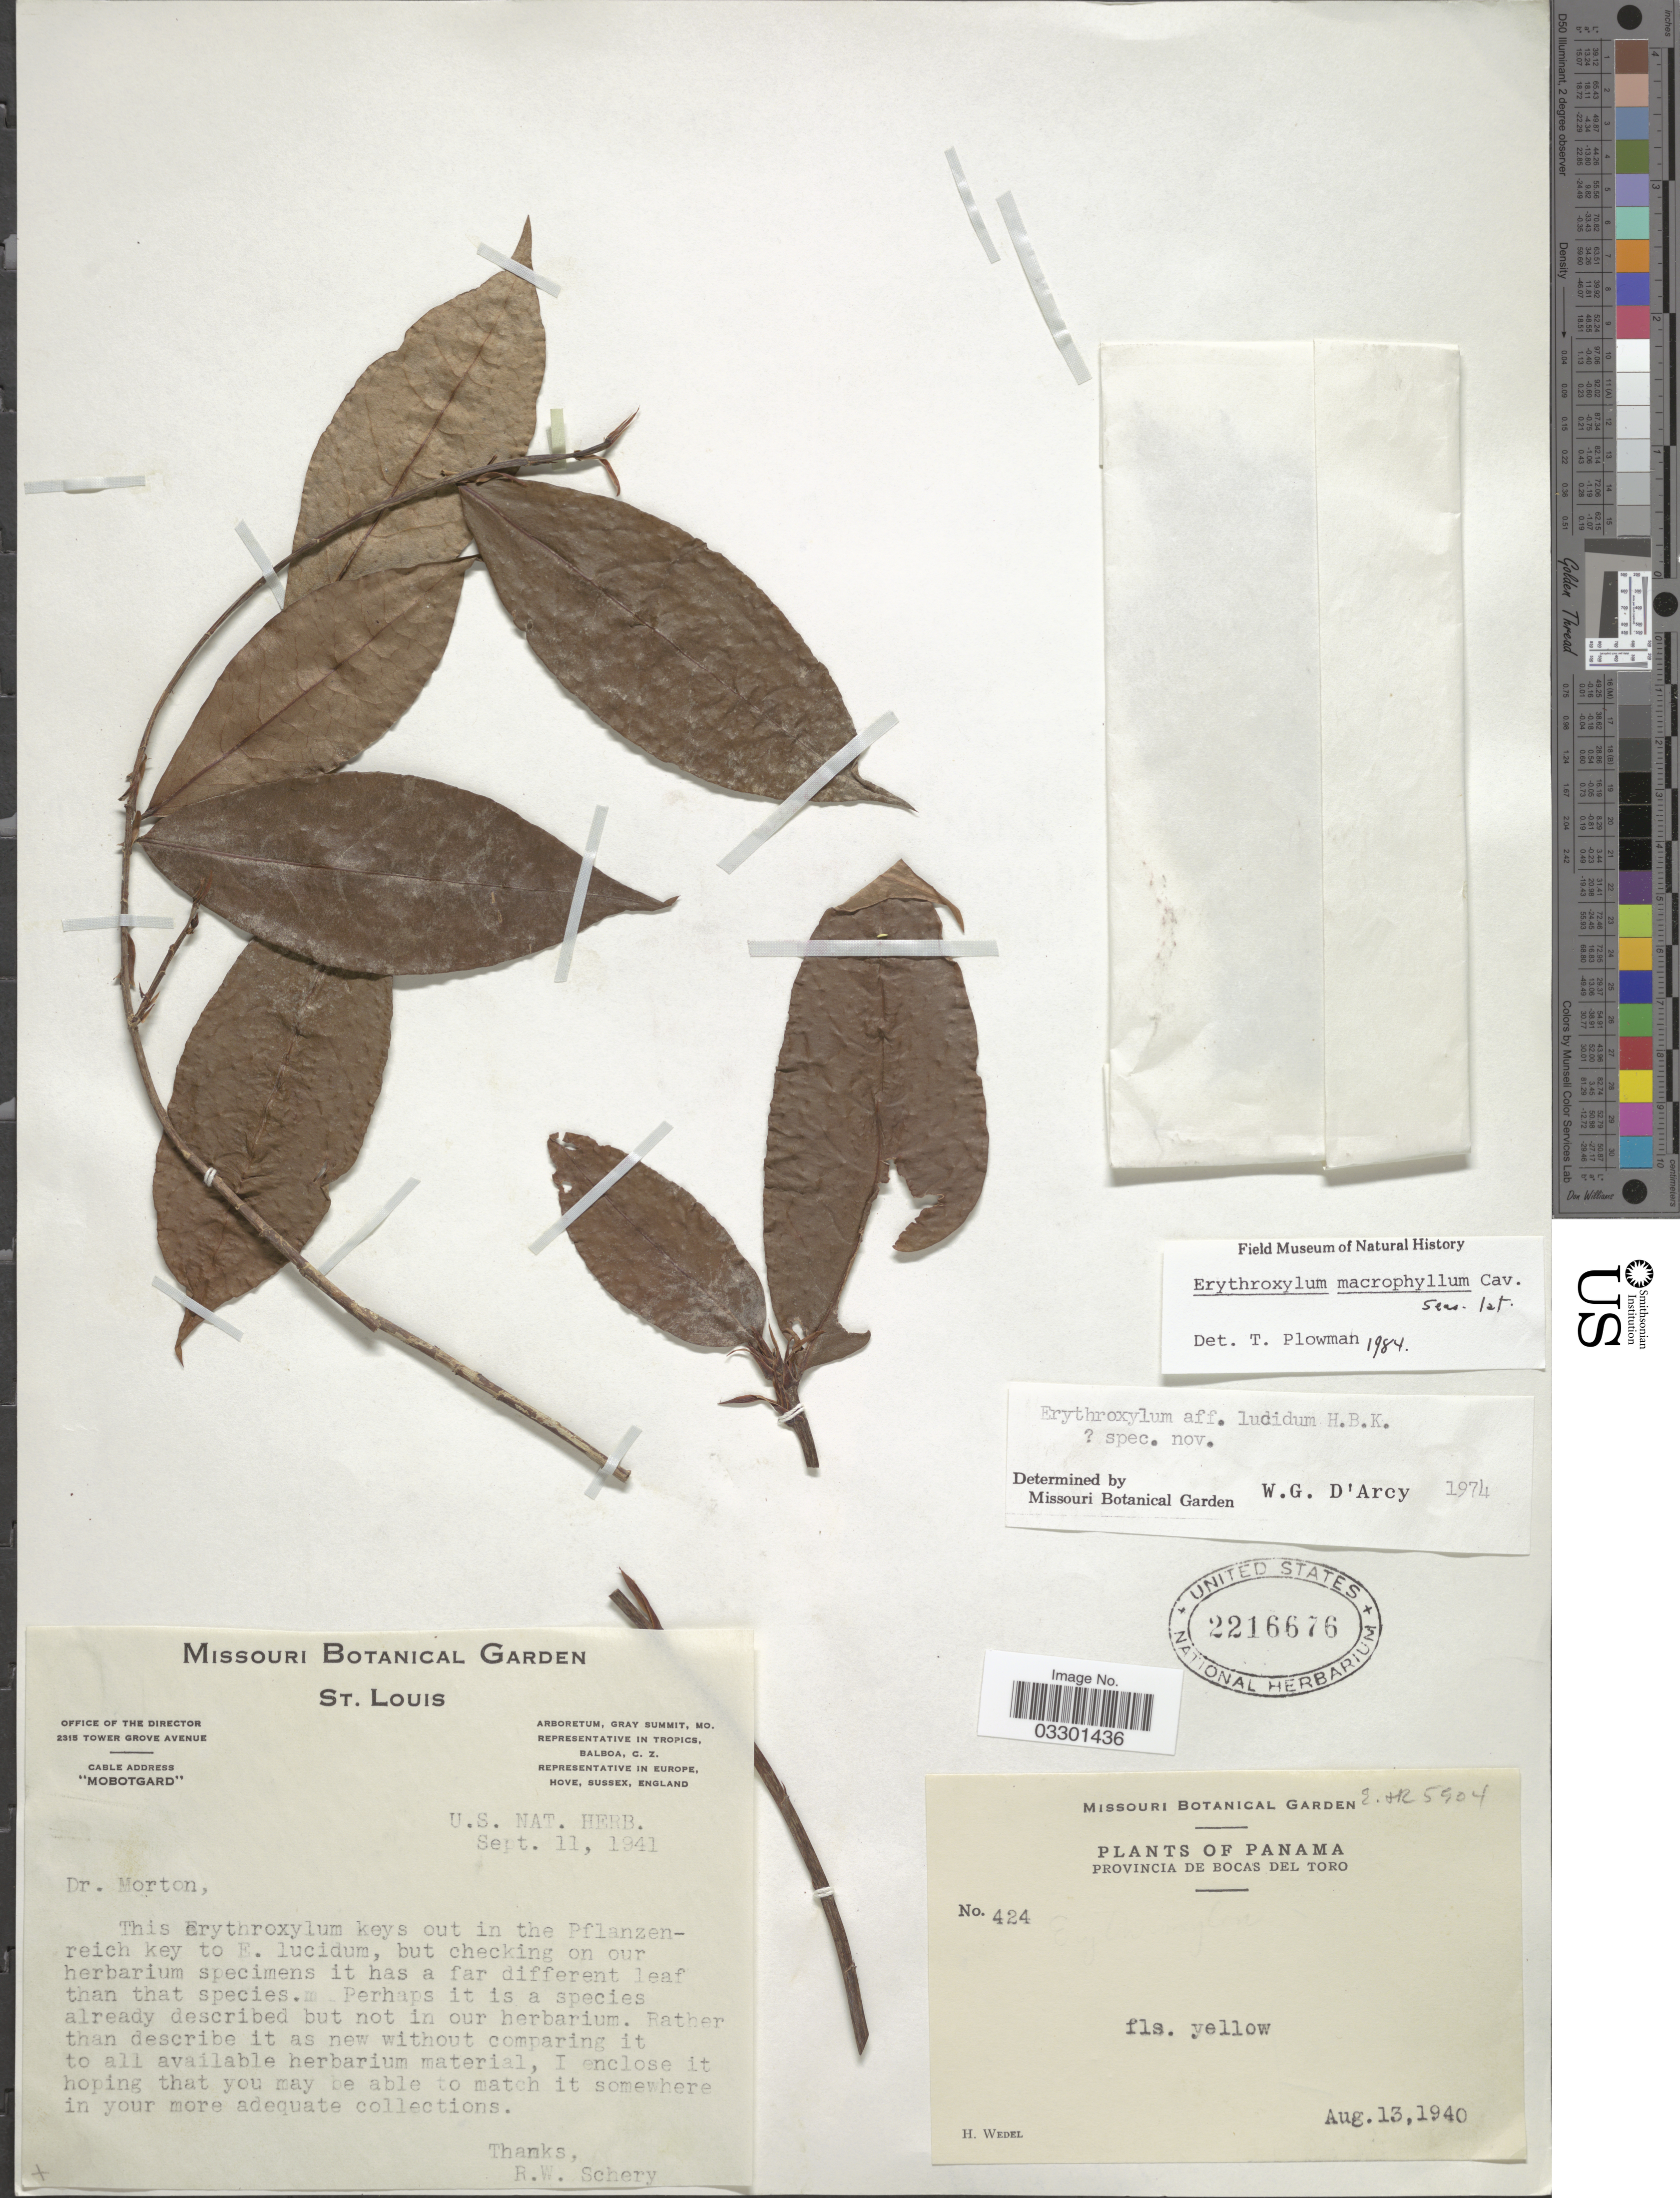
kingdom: Plantae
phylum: Tracheophyta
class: Magnoliopsida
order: Malpighiales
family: Erythroxylaceae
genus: Erythroxylum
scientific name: Erythroxylum macrophyllum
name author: Cav.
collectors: H. Wedel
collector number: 424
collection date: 1940-08-13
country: Panama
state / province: Bocas del Toro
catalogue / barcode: US 2216676